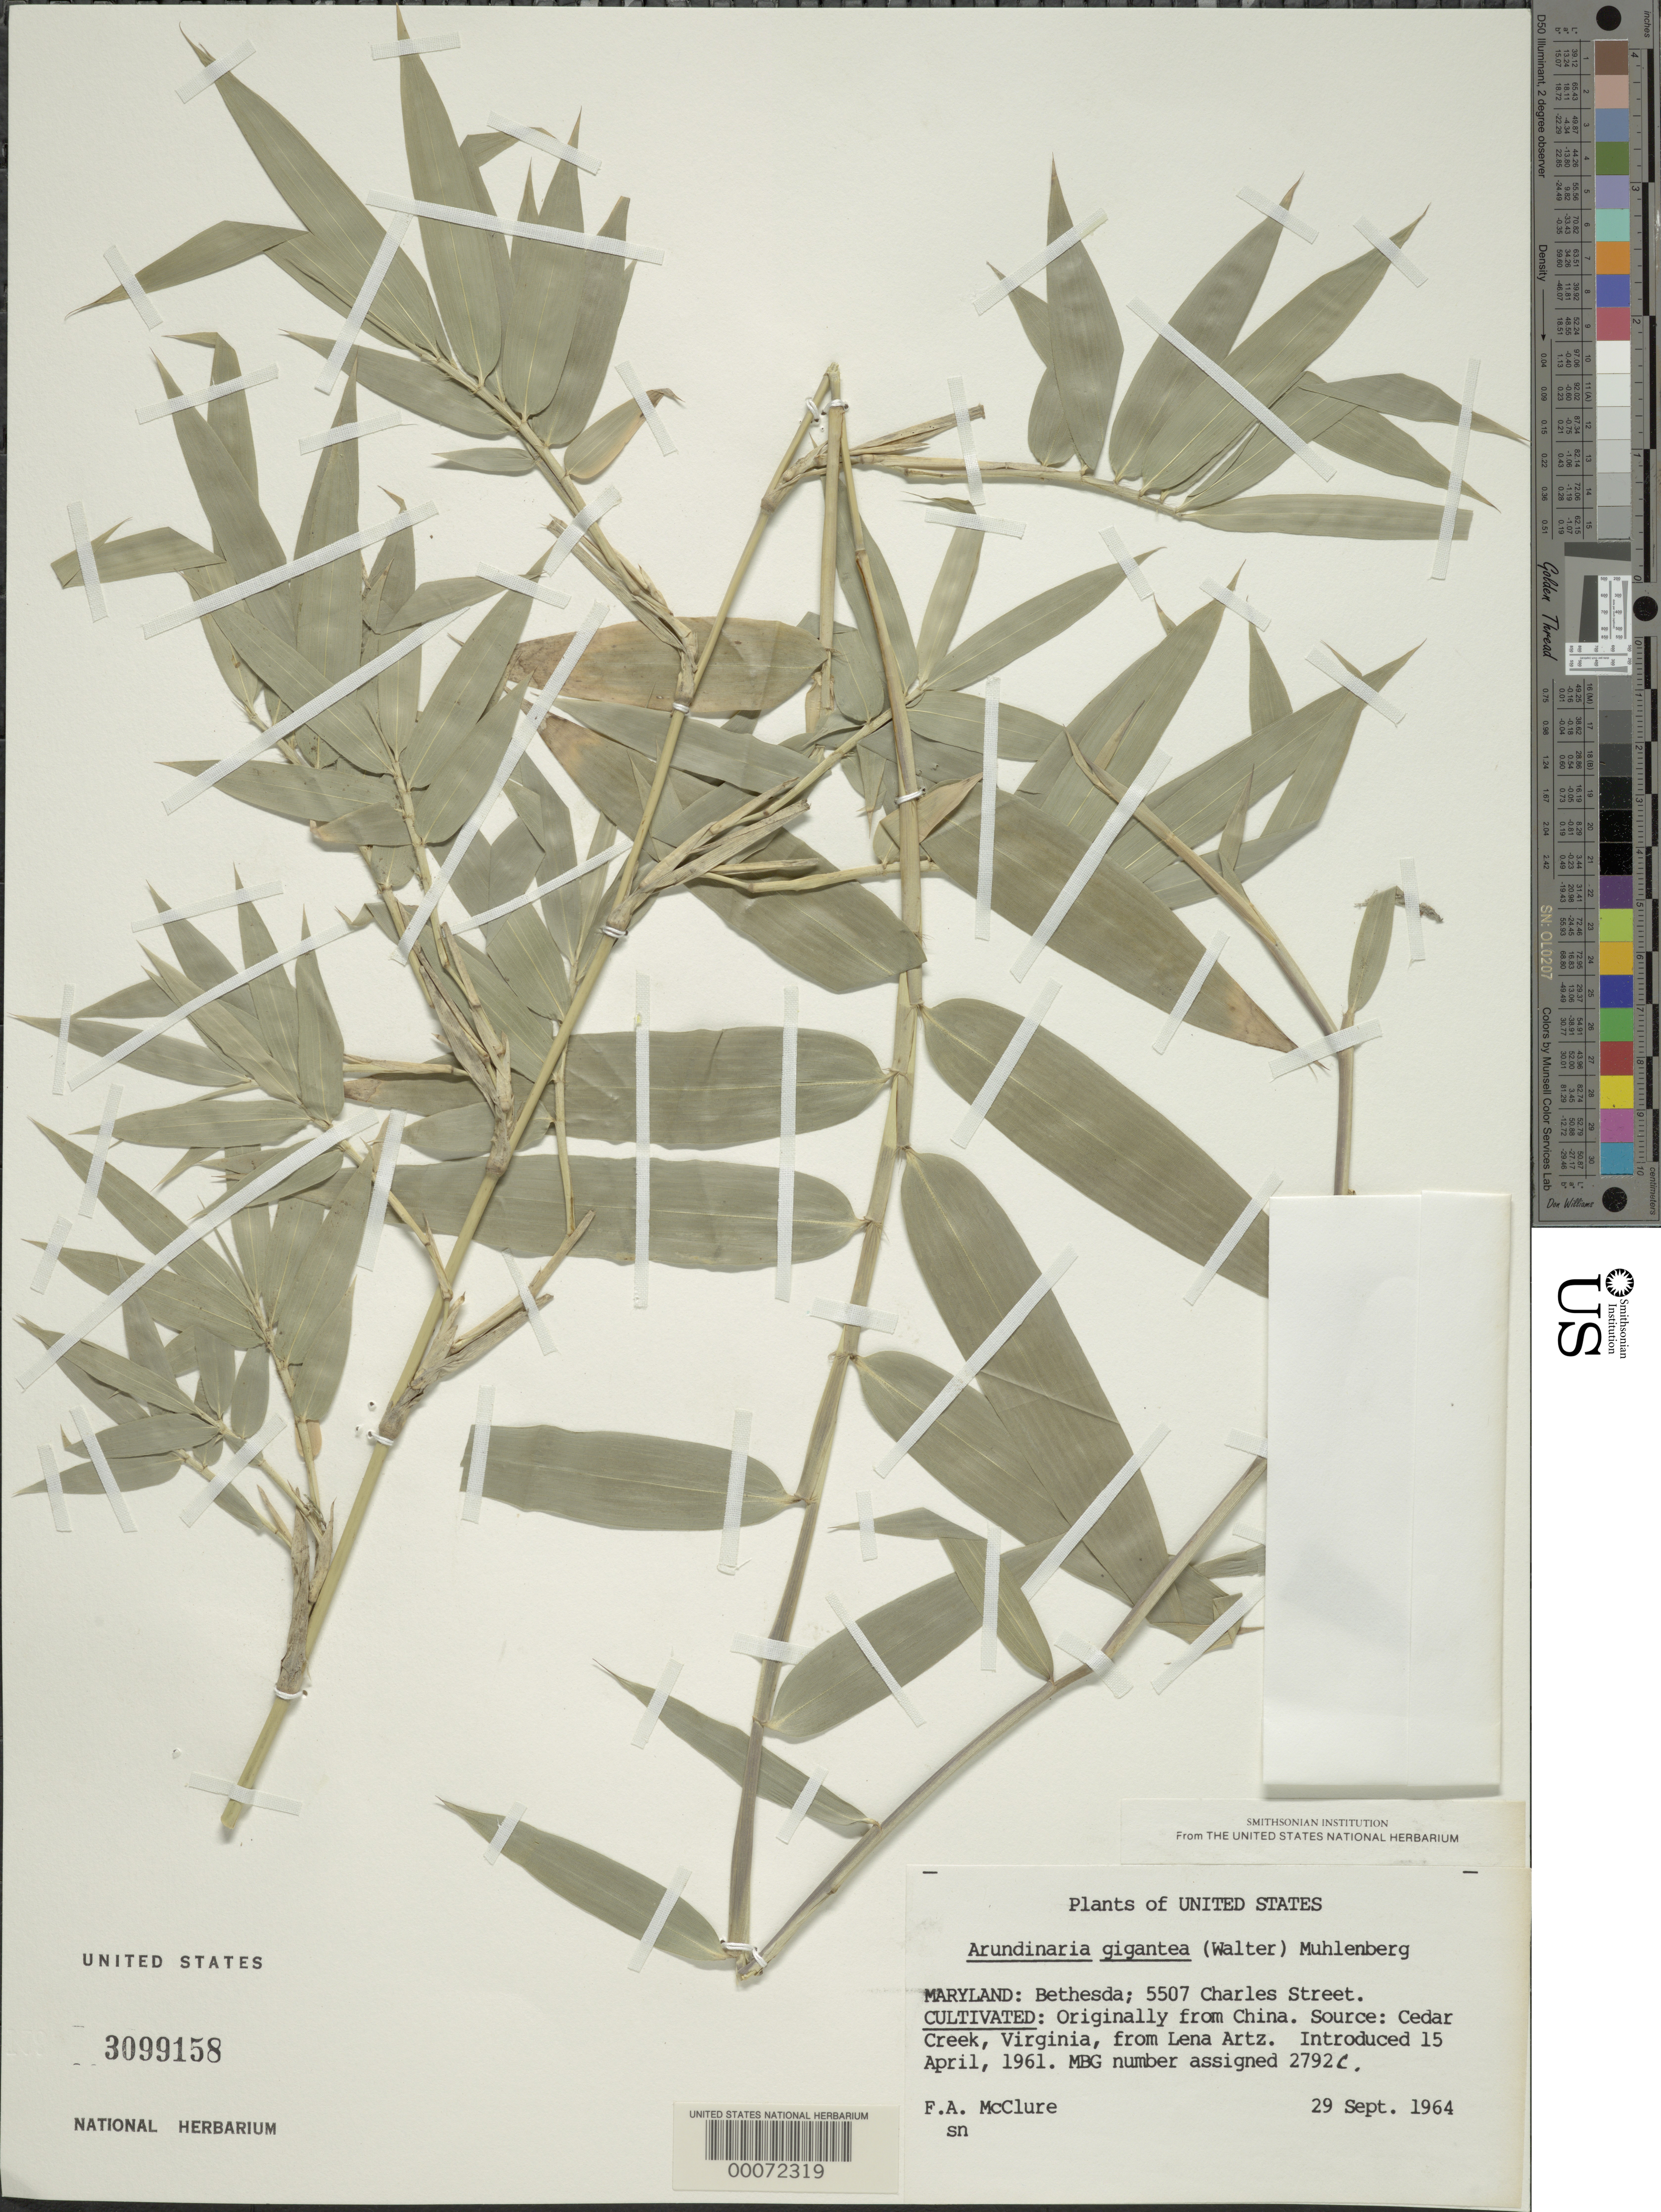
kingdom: Plantae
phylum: Tracheophyta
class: Liliopsida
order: Poales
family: Poaceae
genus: Arundinaria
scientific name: Arundinaria gigantea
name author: (Walter) Muhl.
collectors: F. A. McClure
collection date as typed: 29 Sep 1964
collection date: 1964-09-29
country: United States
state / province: Maryland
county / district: Montgomery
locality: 5507 Charles Street, Bethesda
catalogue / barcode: US 3099158